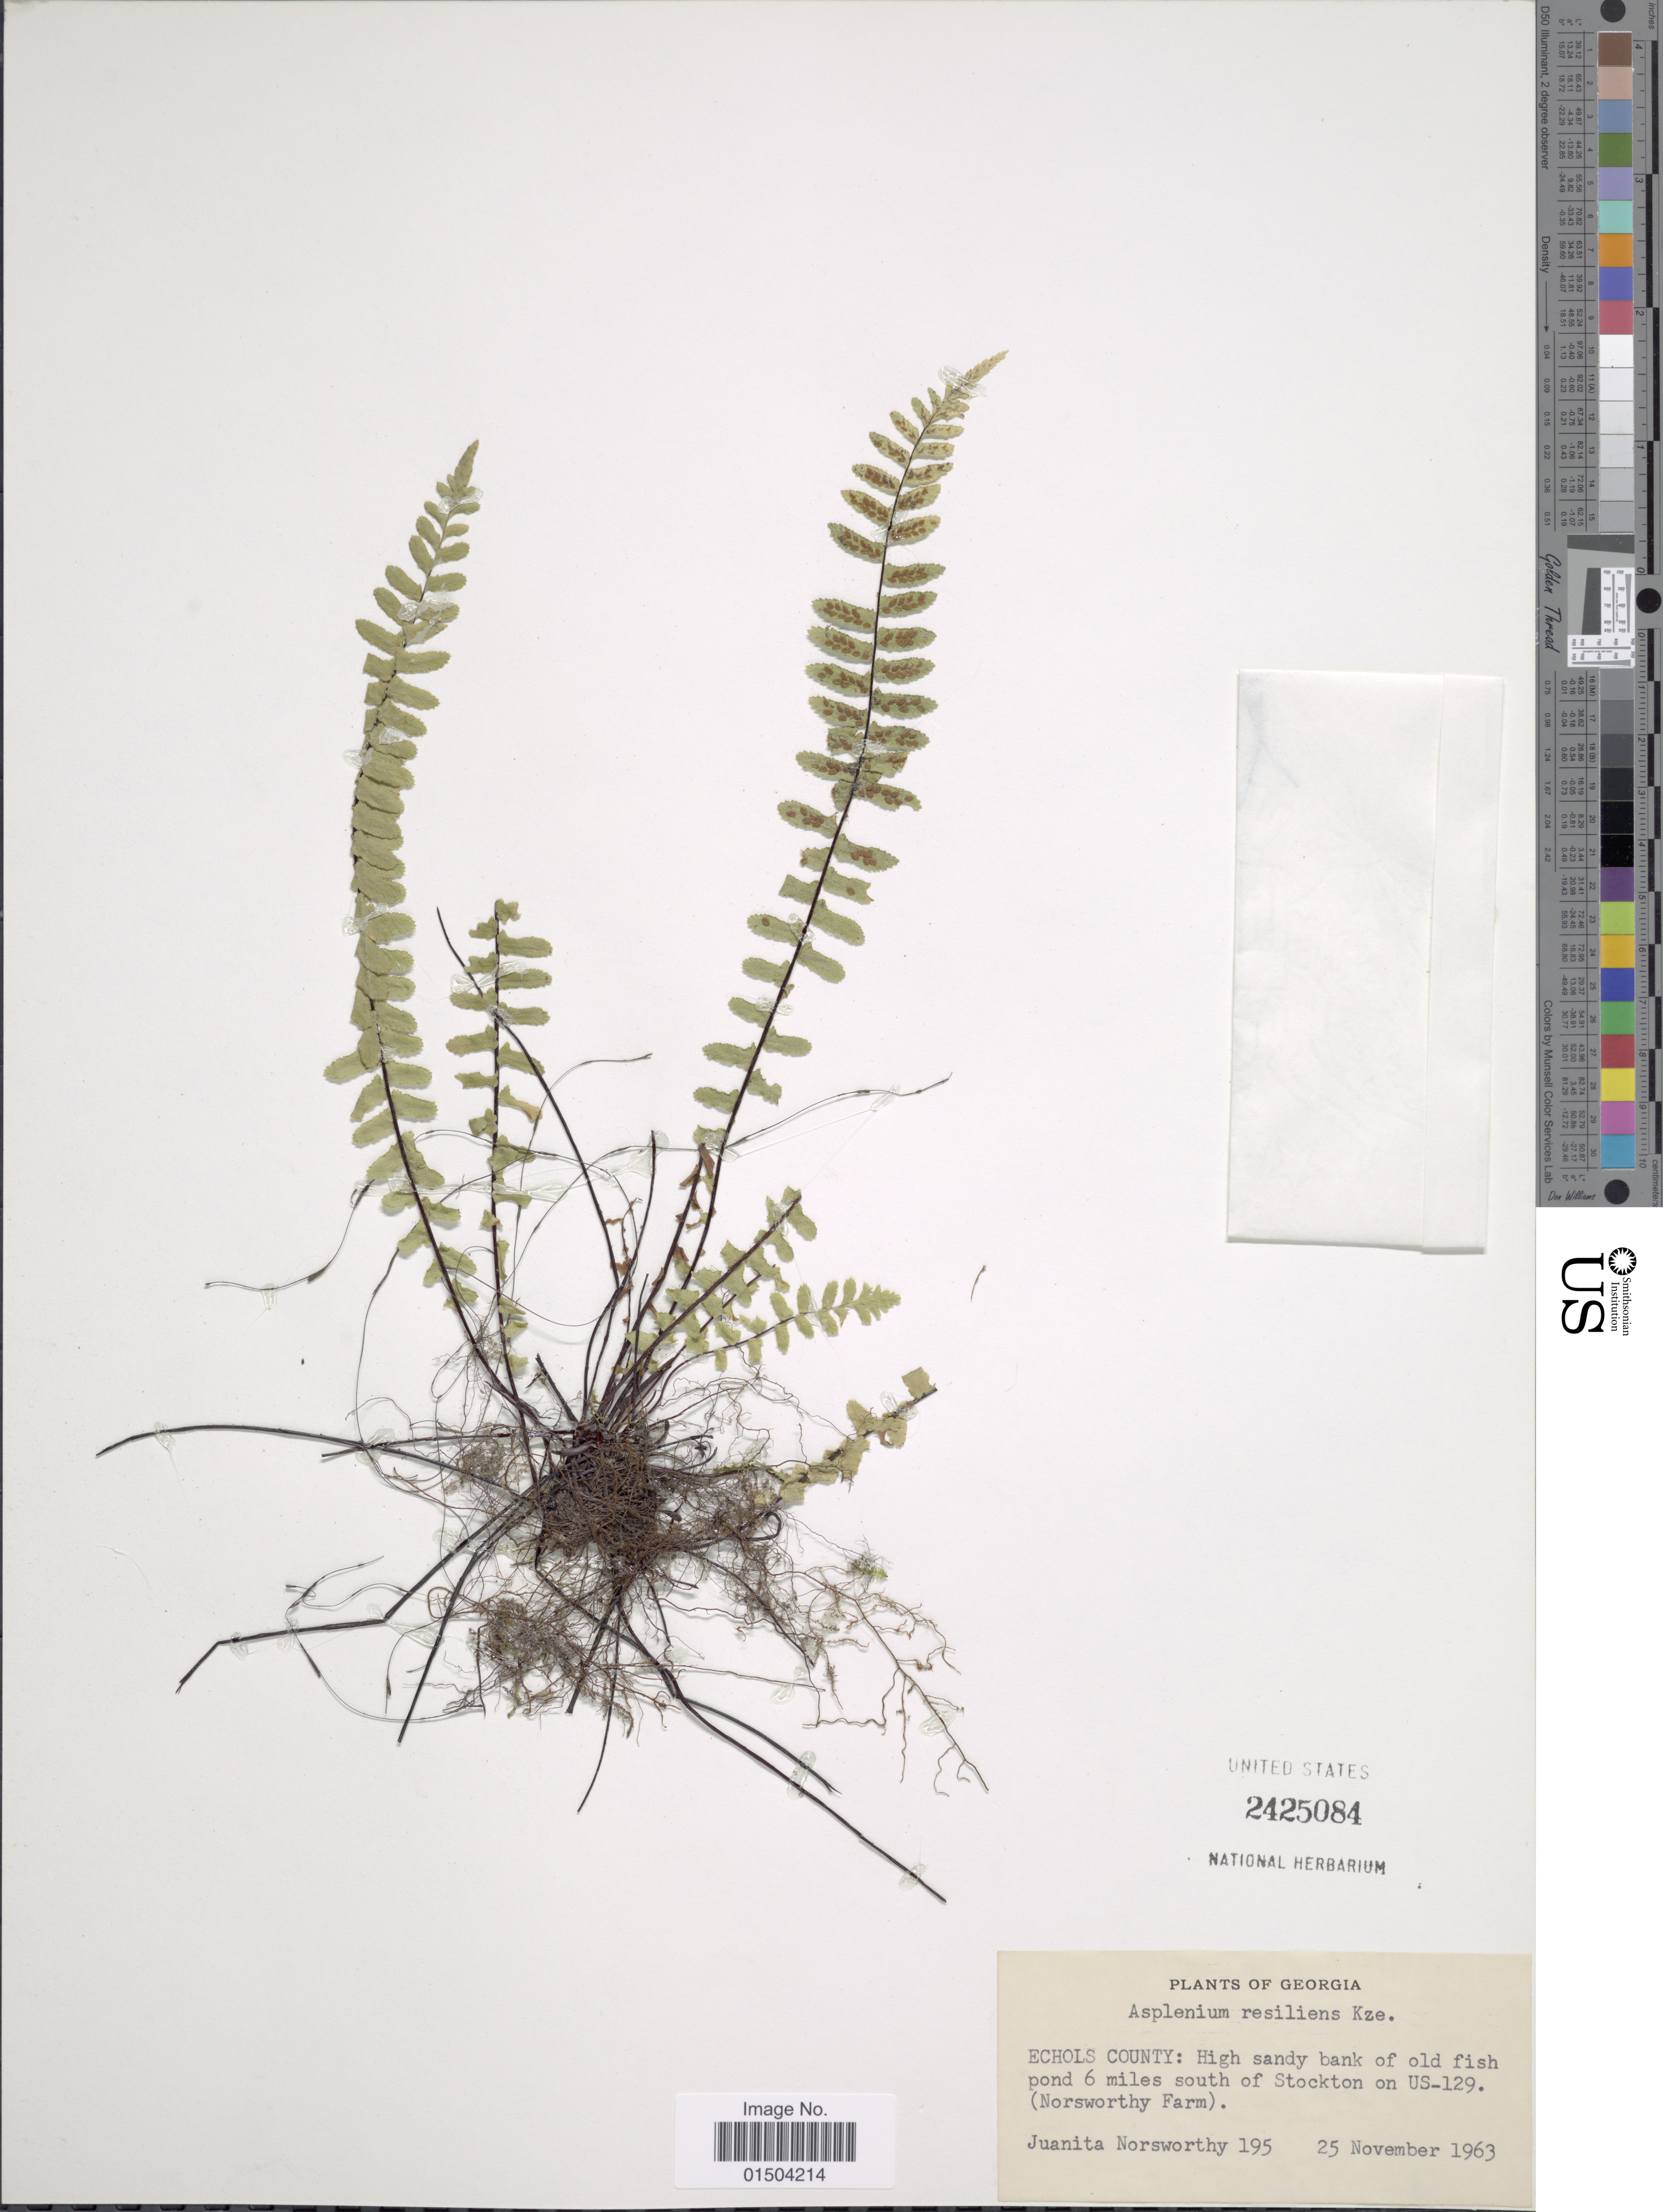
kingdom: Plantae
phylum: Tracheophyta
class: Polypodiopsida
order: Polypodiales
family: Aspleniaceae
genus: Asplenium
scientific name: Asplenium resiliens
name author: Kunze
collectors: J. Norsworthy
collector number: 195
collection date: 1963-11-25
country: United States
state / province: Georgia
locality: Echols County: High sandy bank of old fish pond 6 miles south of Stockton on US-129. (Norsworthy Farm).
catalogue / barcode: US 2425084